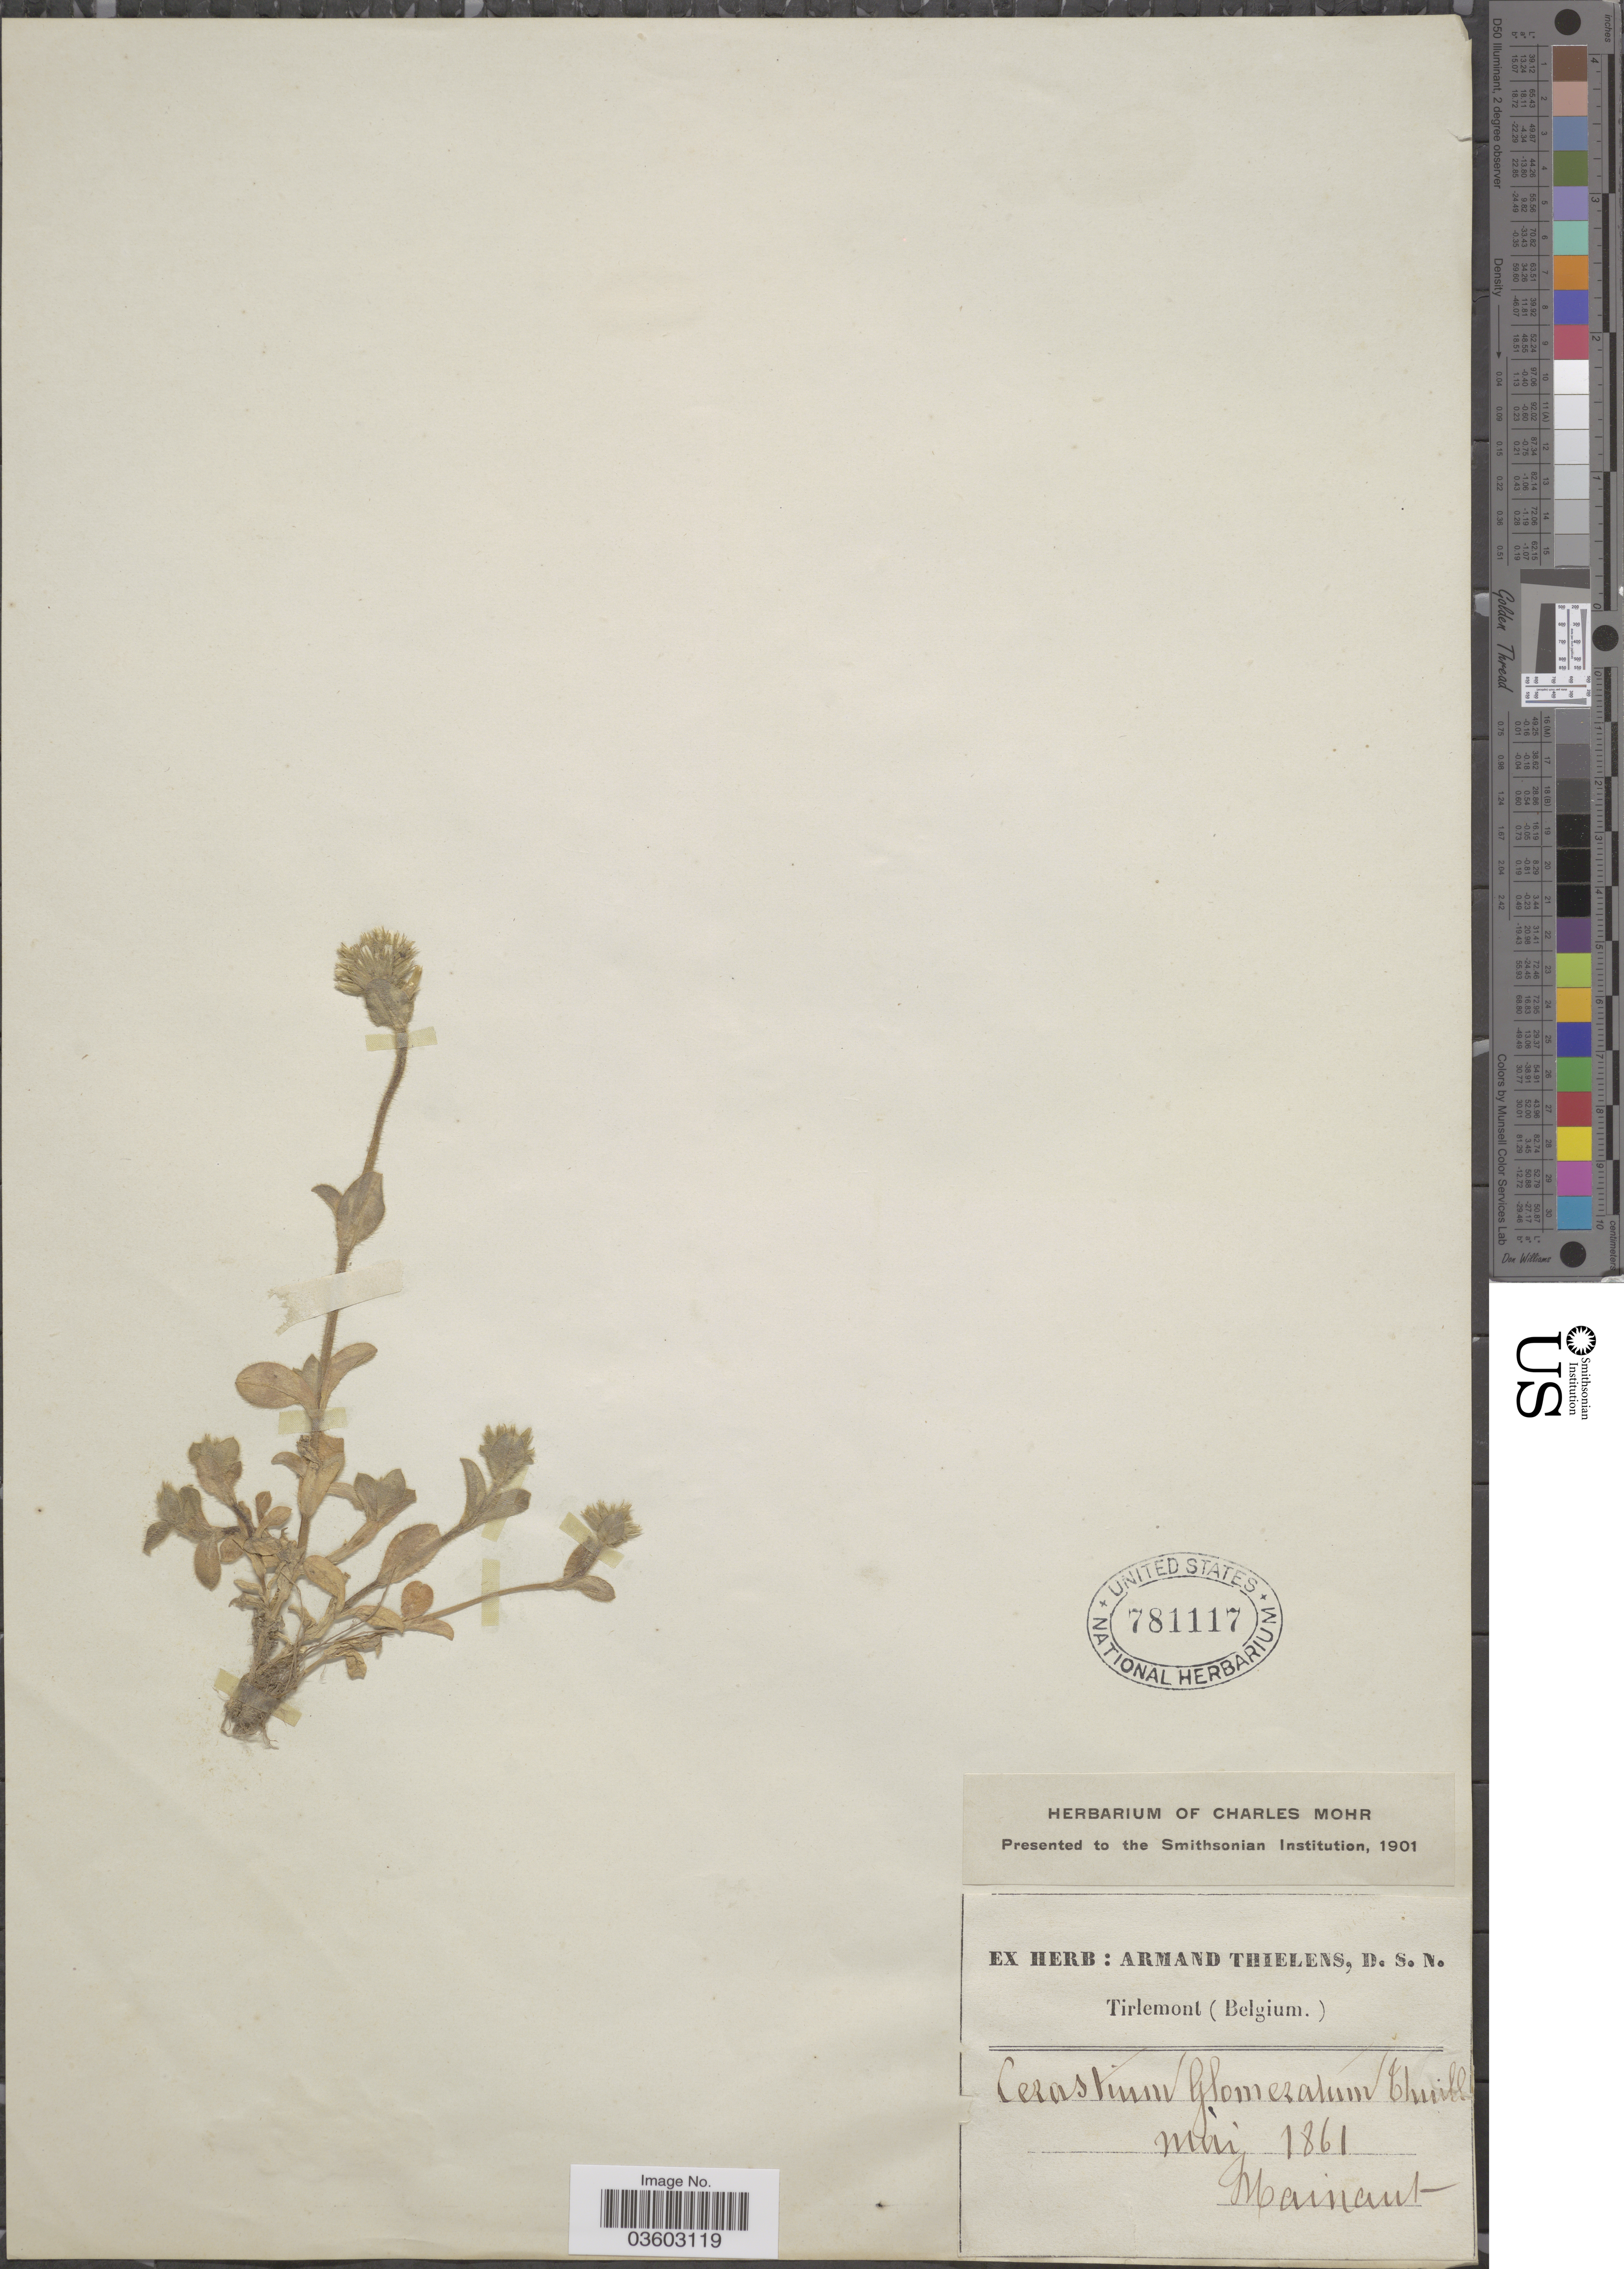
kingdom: Plantae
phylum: Tracheophyta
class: Magnoliopsida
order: Caryophyllales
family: Caryophyllaceae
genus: Cerastium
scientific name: Cerastium glomeratum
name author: Thuill.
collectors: ex herb. Armand Thielens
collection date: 1861-05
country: Belgium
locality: Mainant [unsure placement]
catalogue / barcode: US 781117